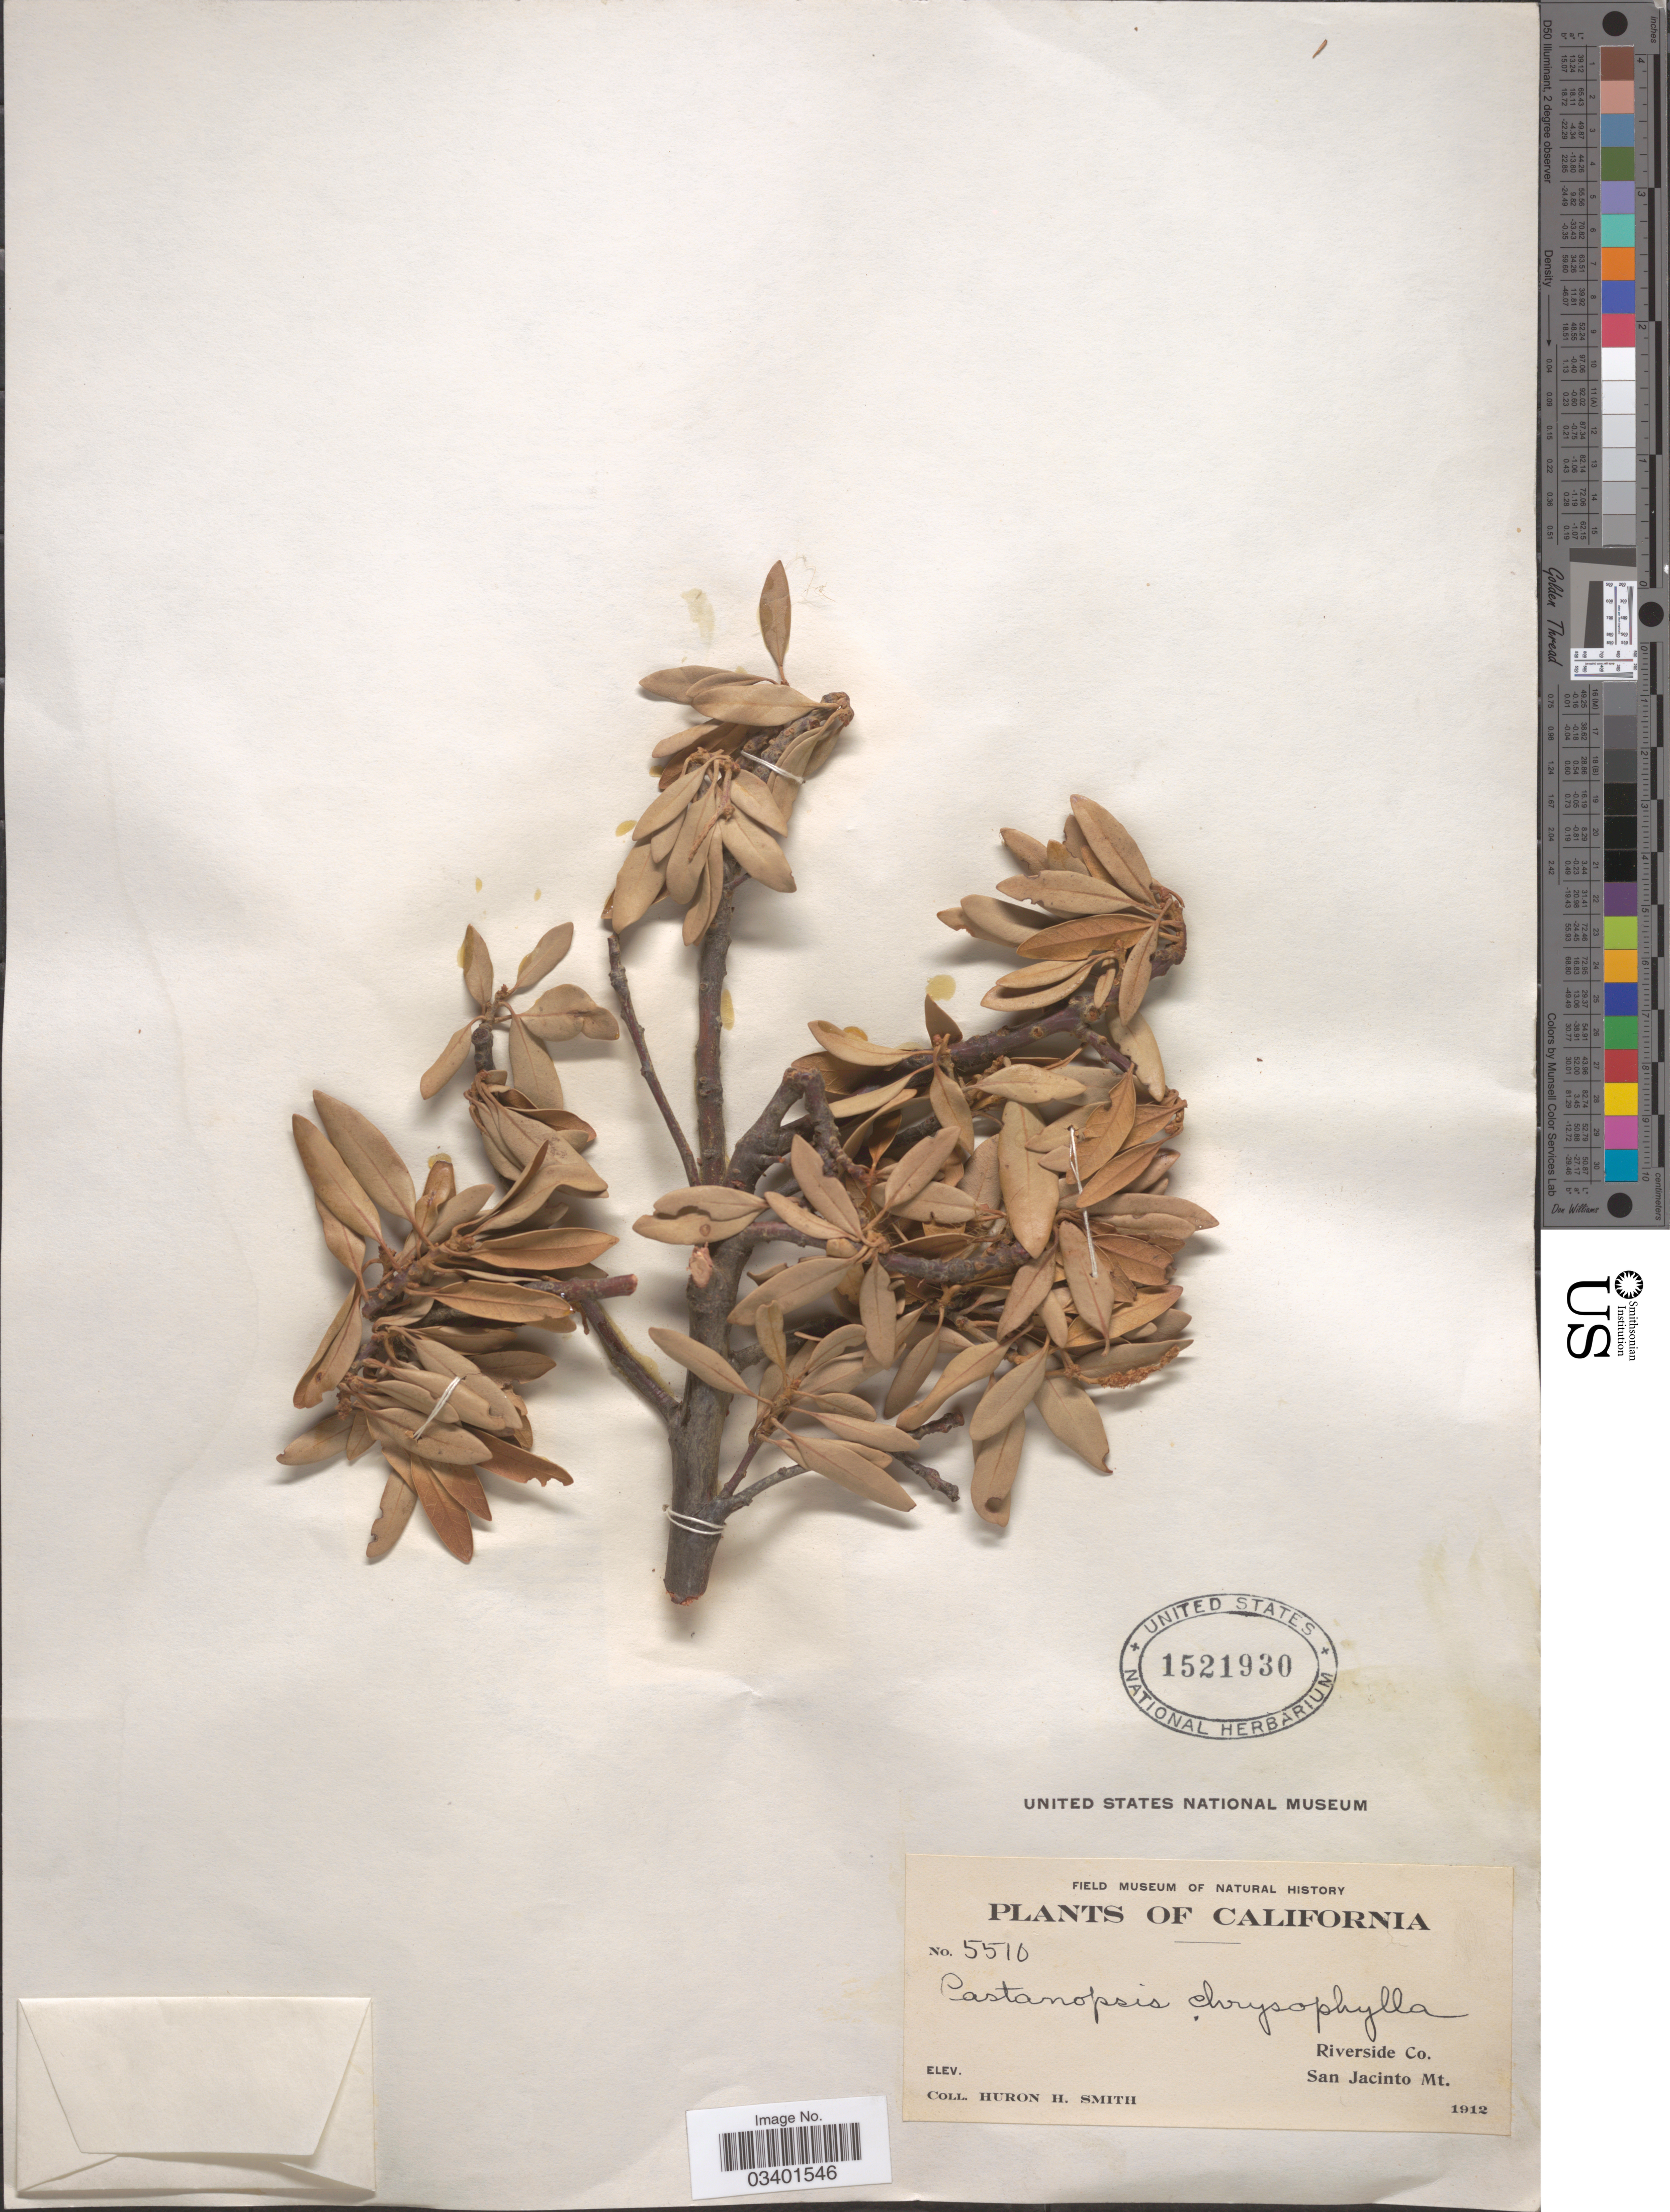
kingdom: Plantae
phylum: Tracheophyta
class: Magnoliopsida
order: Fagales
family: Fagaceae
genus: Chrysolepis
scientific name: Chrysolepis sempervirens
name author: (Kellogg) Hjelmq.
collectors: Huron H. Smith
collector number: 5510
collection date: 1912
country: United States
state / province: California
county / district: Riverside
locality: Riverside Co. San Jacinto Mt.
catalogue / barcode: US 1521930